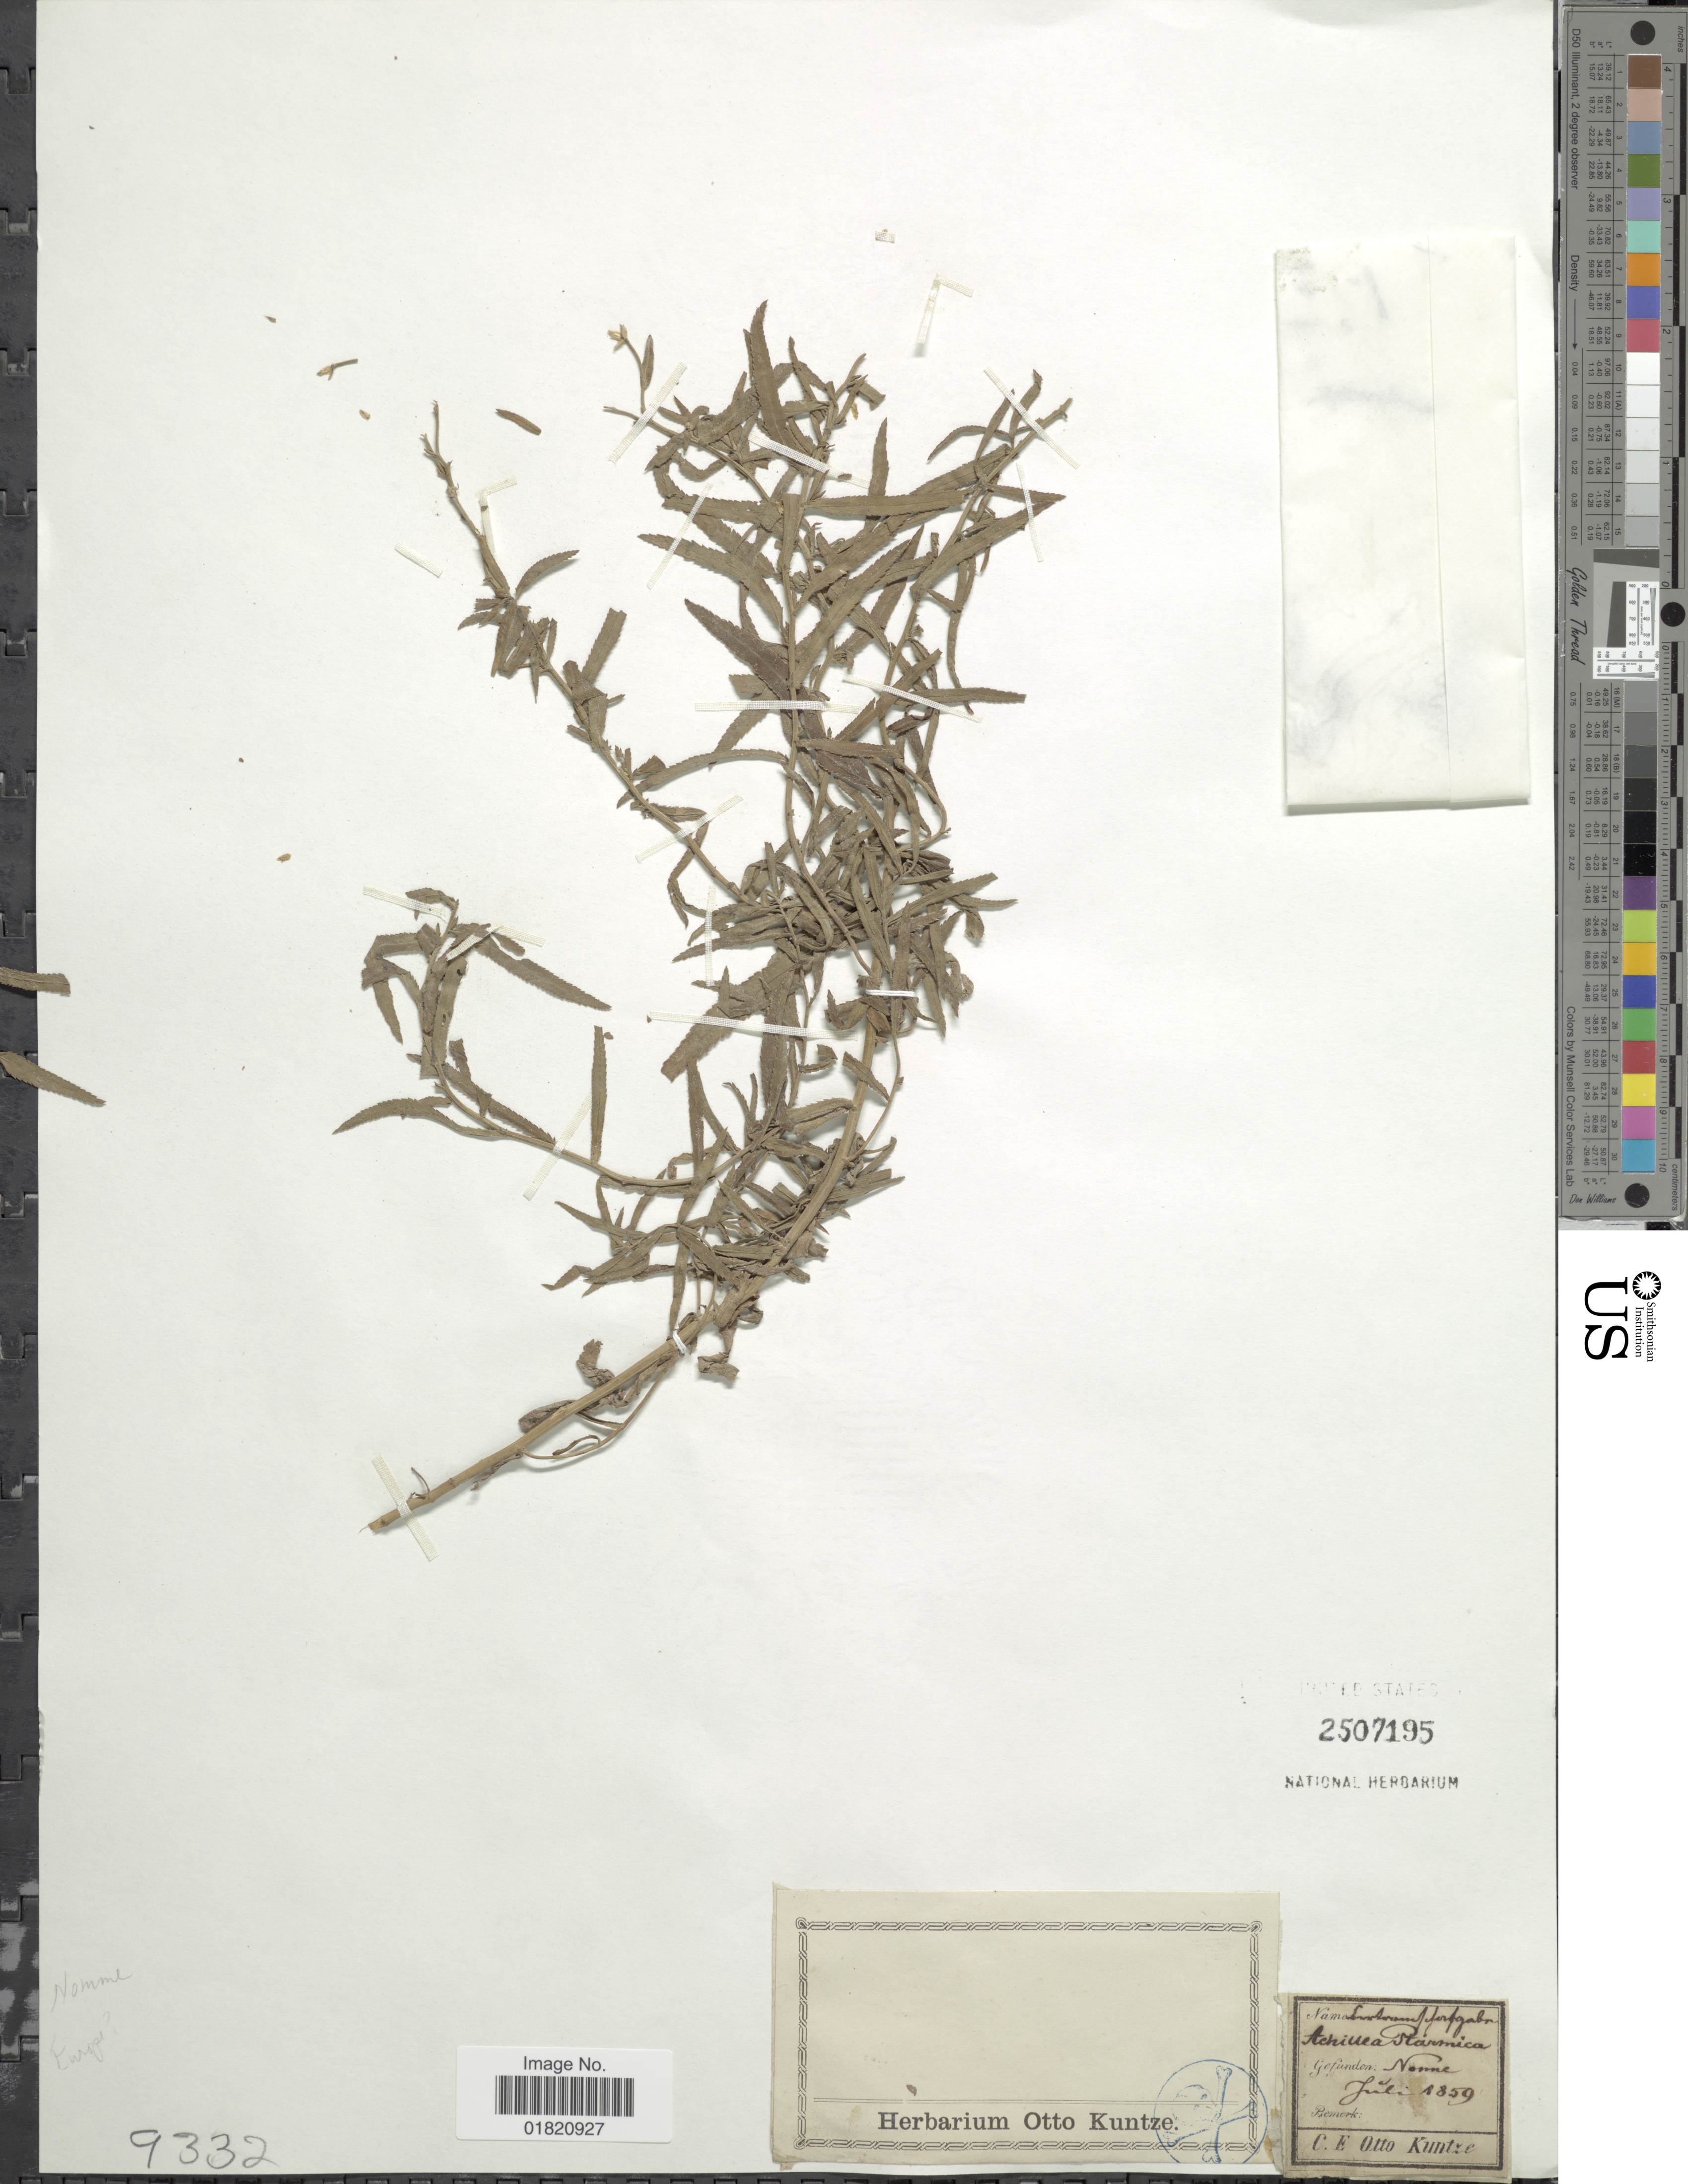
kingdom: Plantae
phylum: Tracheophyta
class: Magnoliopsida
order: Asterales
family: Asteraceae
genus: Achillea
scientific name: Achillea ptarmica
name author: L.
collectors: C.E.O. Kuntze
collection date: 1859-07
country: Germany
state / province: Mecklenburg-Vorpommern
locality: Nonne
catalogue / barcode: US 2507195